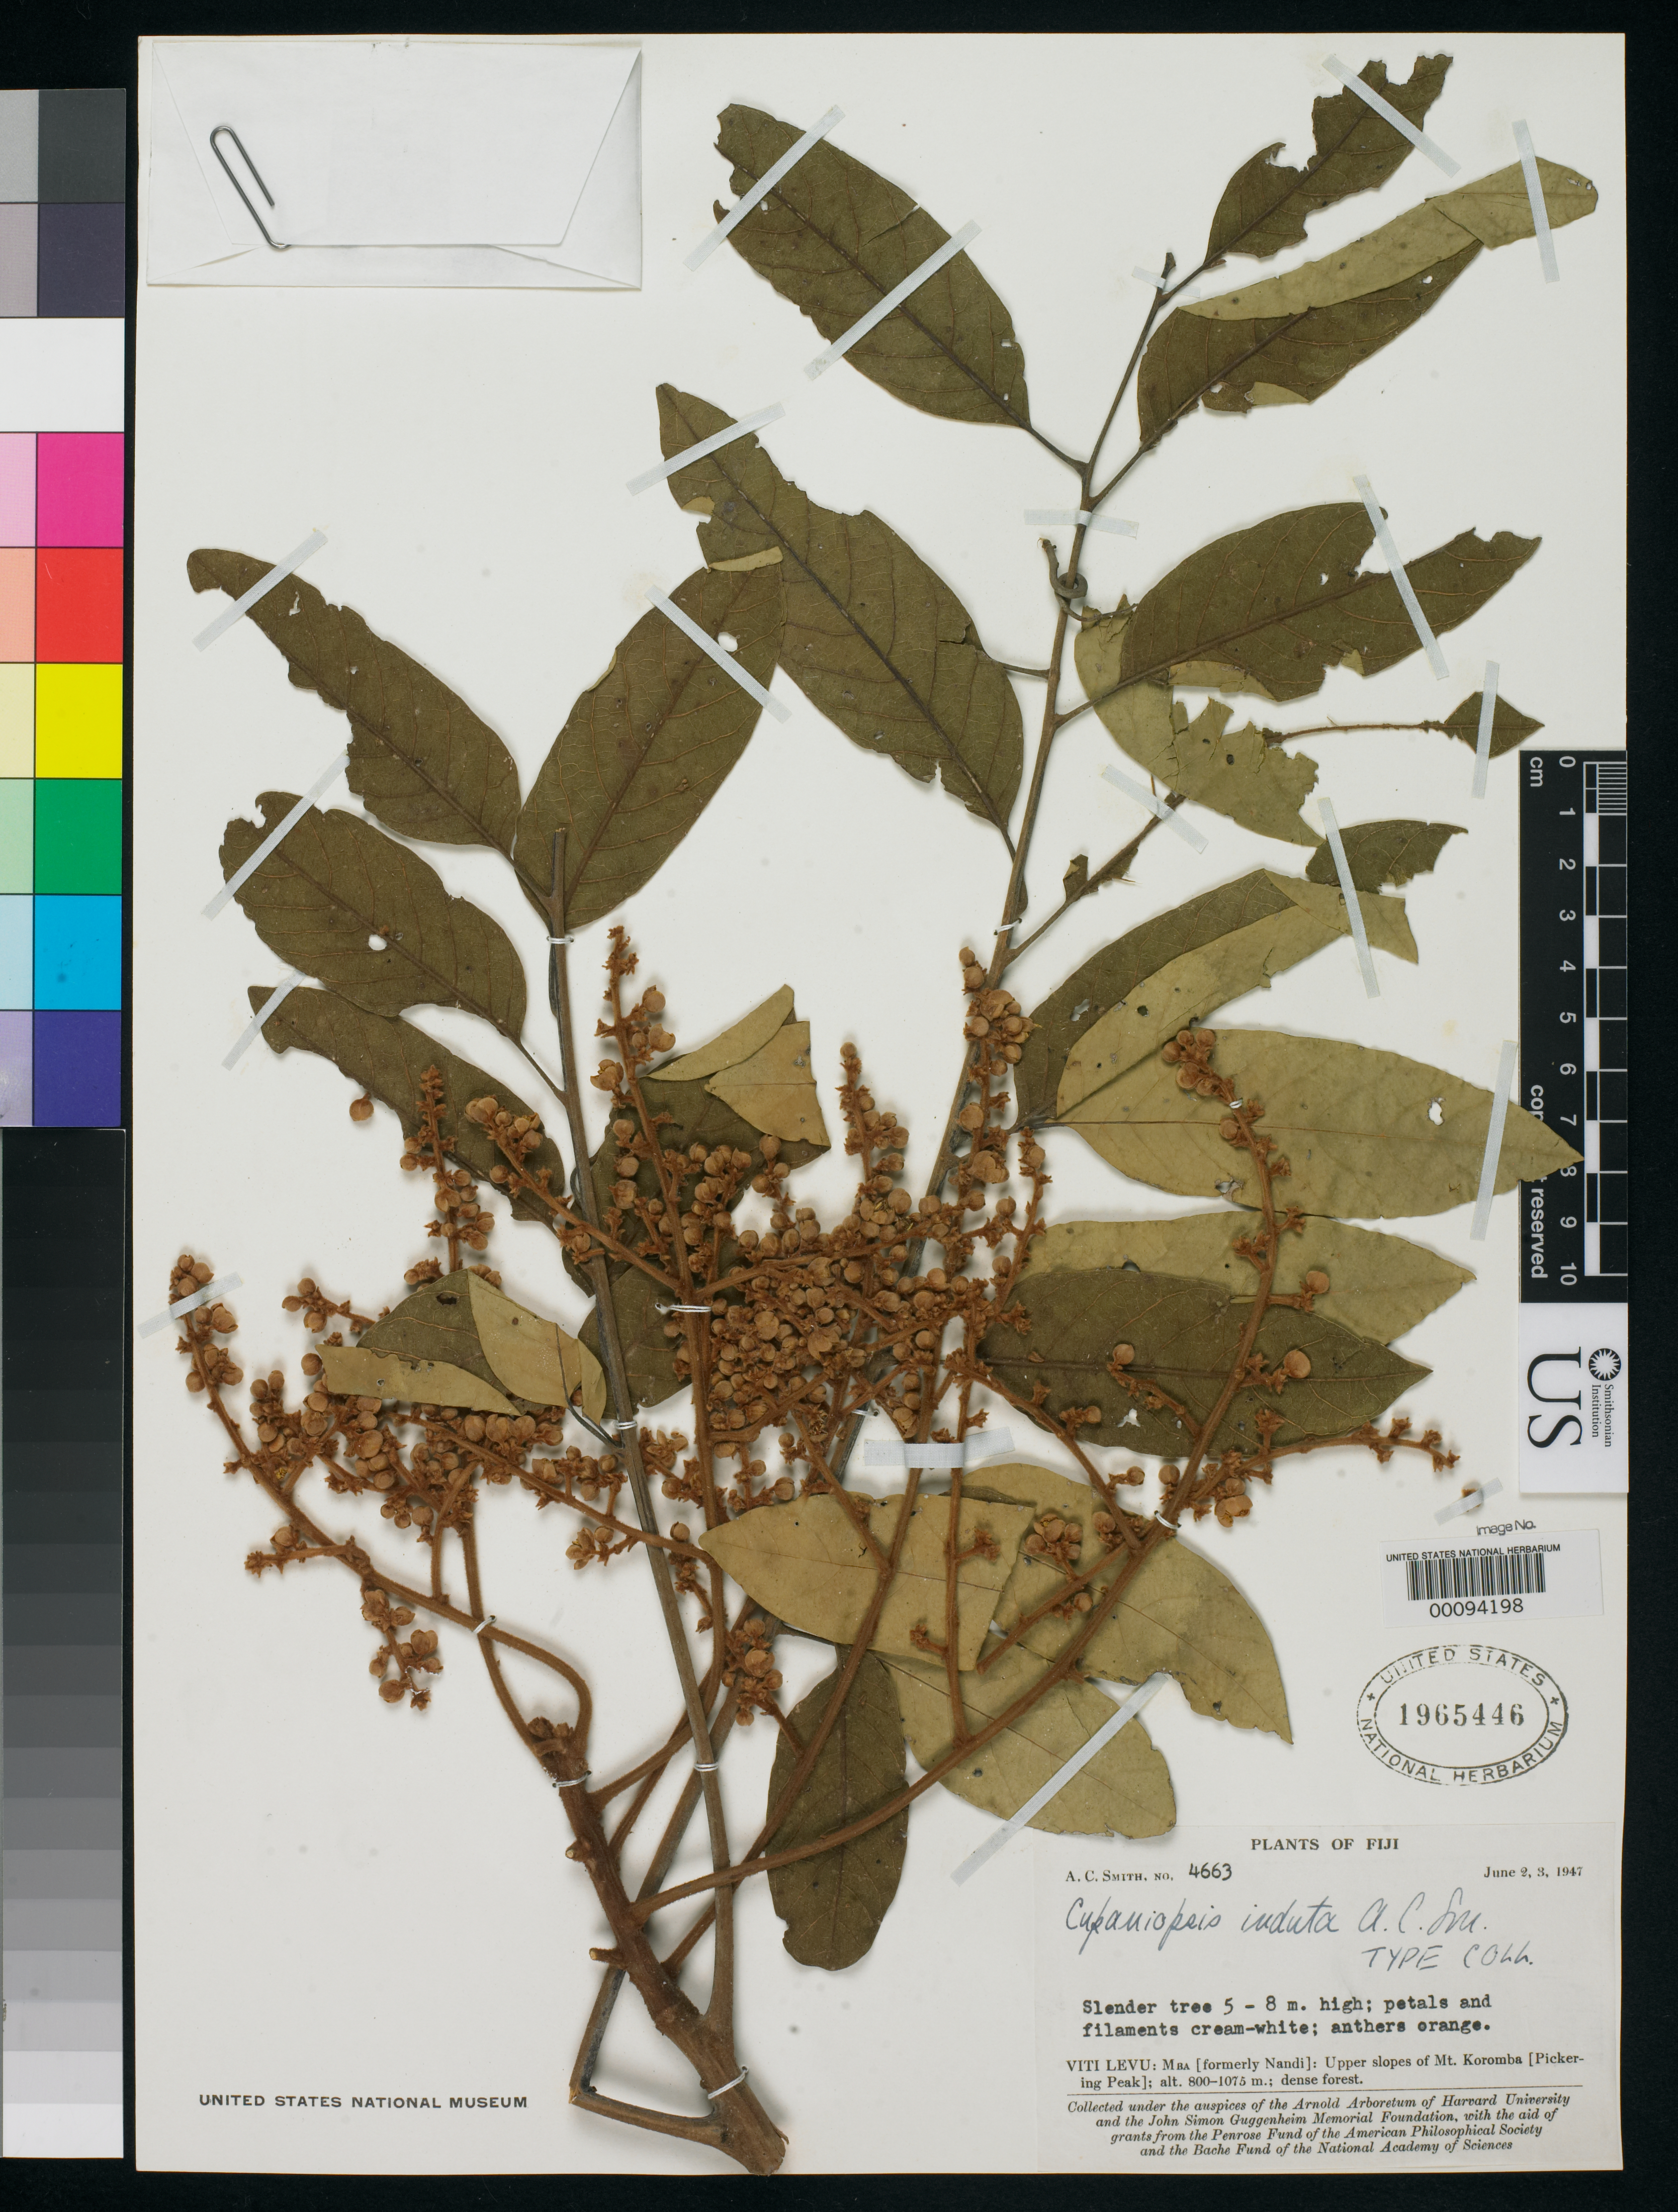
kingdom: Plantae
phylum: Tracheophyta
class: Magnoliopsida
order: Sapindales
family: Sapindaceae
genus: Cupaniopsis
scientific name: Cupaniopsis induta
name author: A.C. Sm.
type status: Isotype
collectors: A. C. Smith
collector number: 4663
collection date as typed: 03 Jun 1947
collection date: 1947-06-03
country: Fiji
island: Viti Levu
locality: Mba, Mt. Koromba. [Viti Levu Group]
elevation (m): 800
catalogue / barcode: US 1965446